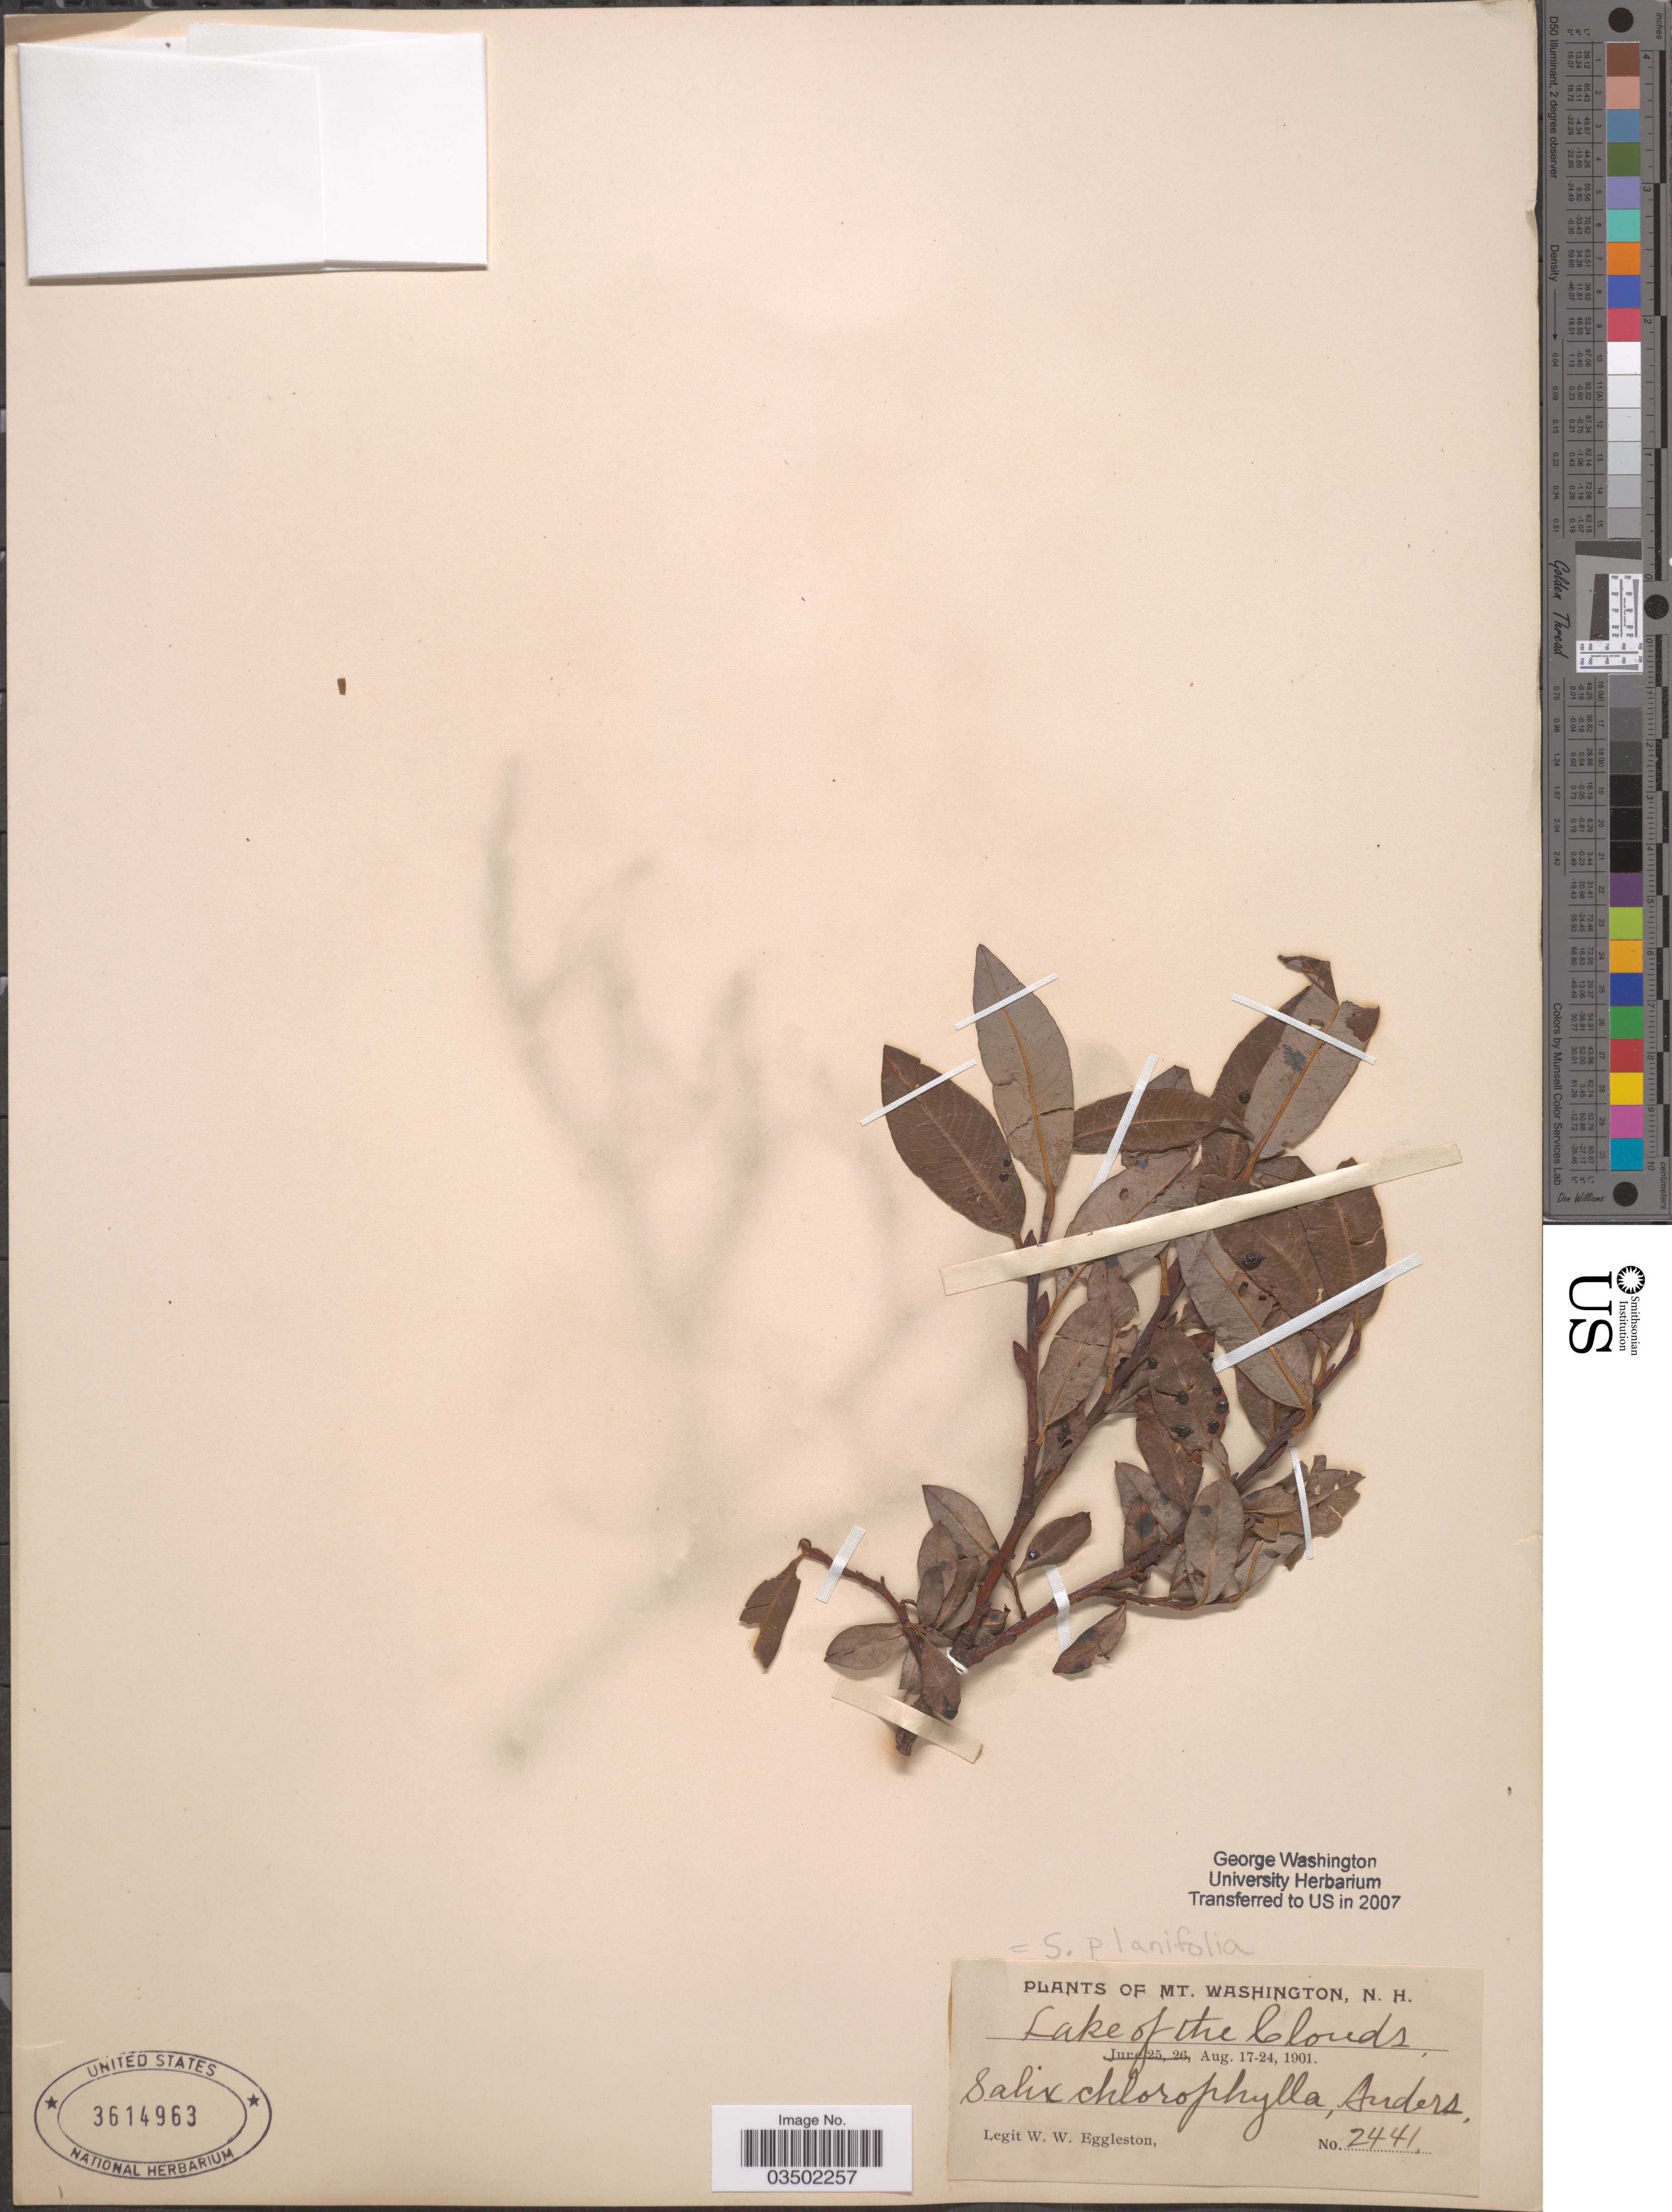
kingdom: Plantae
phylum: Tracheophyta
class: Magnoliopsida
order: Malpighiales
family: Salicaceae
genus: Salix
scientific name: Salix planifolia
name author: Pursh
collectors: W. W. Eggleston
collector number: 2441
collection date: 1901-08-17/1901-08-24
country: United States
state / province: New Hampshire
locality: Mt. Washington. Lake of the Clouds.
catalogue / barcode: US 3614963